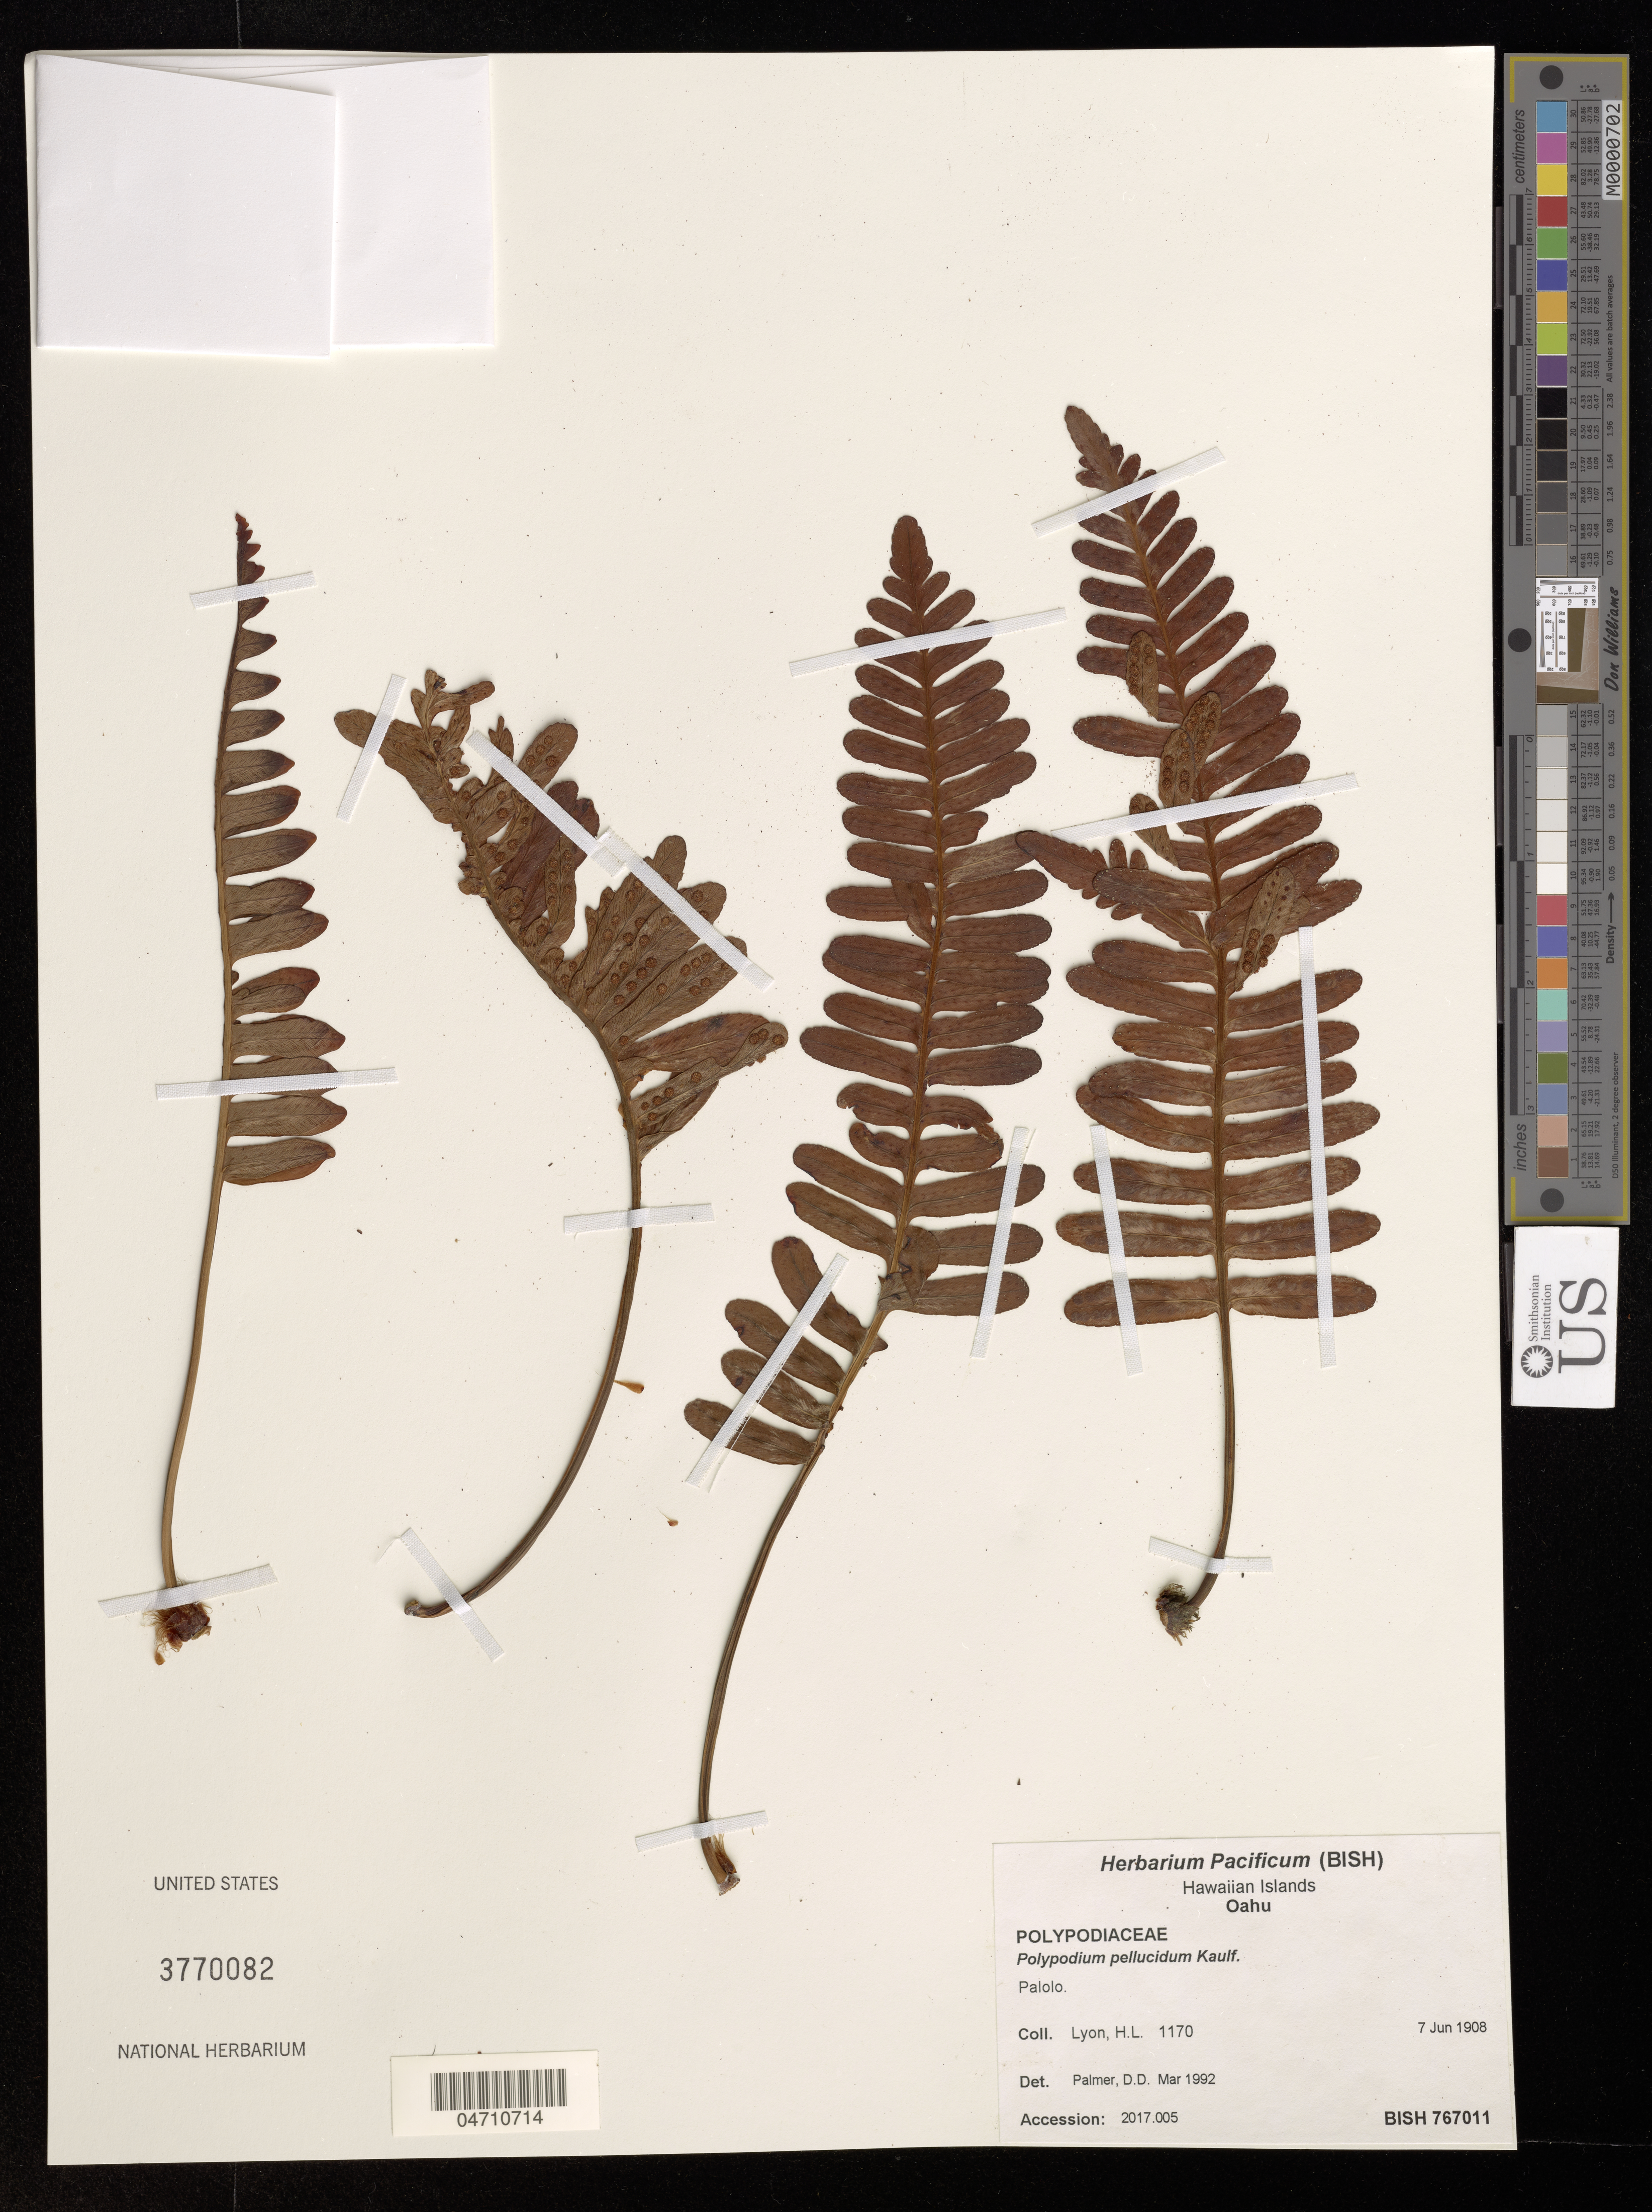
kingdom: Plantae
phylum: Tracheophyta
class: Polypodiopsida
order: Polypodiales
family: Polypodiaceae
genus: Polypodium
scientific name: Polypodium pellucidum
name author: Kaulf.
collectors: H. Lyon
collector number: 1170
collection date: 1908-06-07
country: United States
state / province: Hawaii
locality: Hawaiian Islands. Oahu. Palolo.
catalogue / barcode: US 3770082